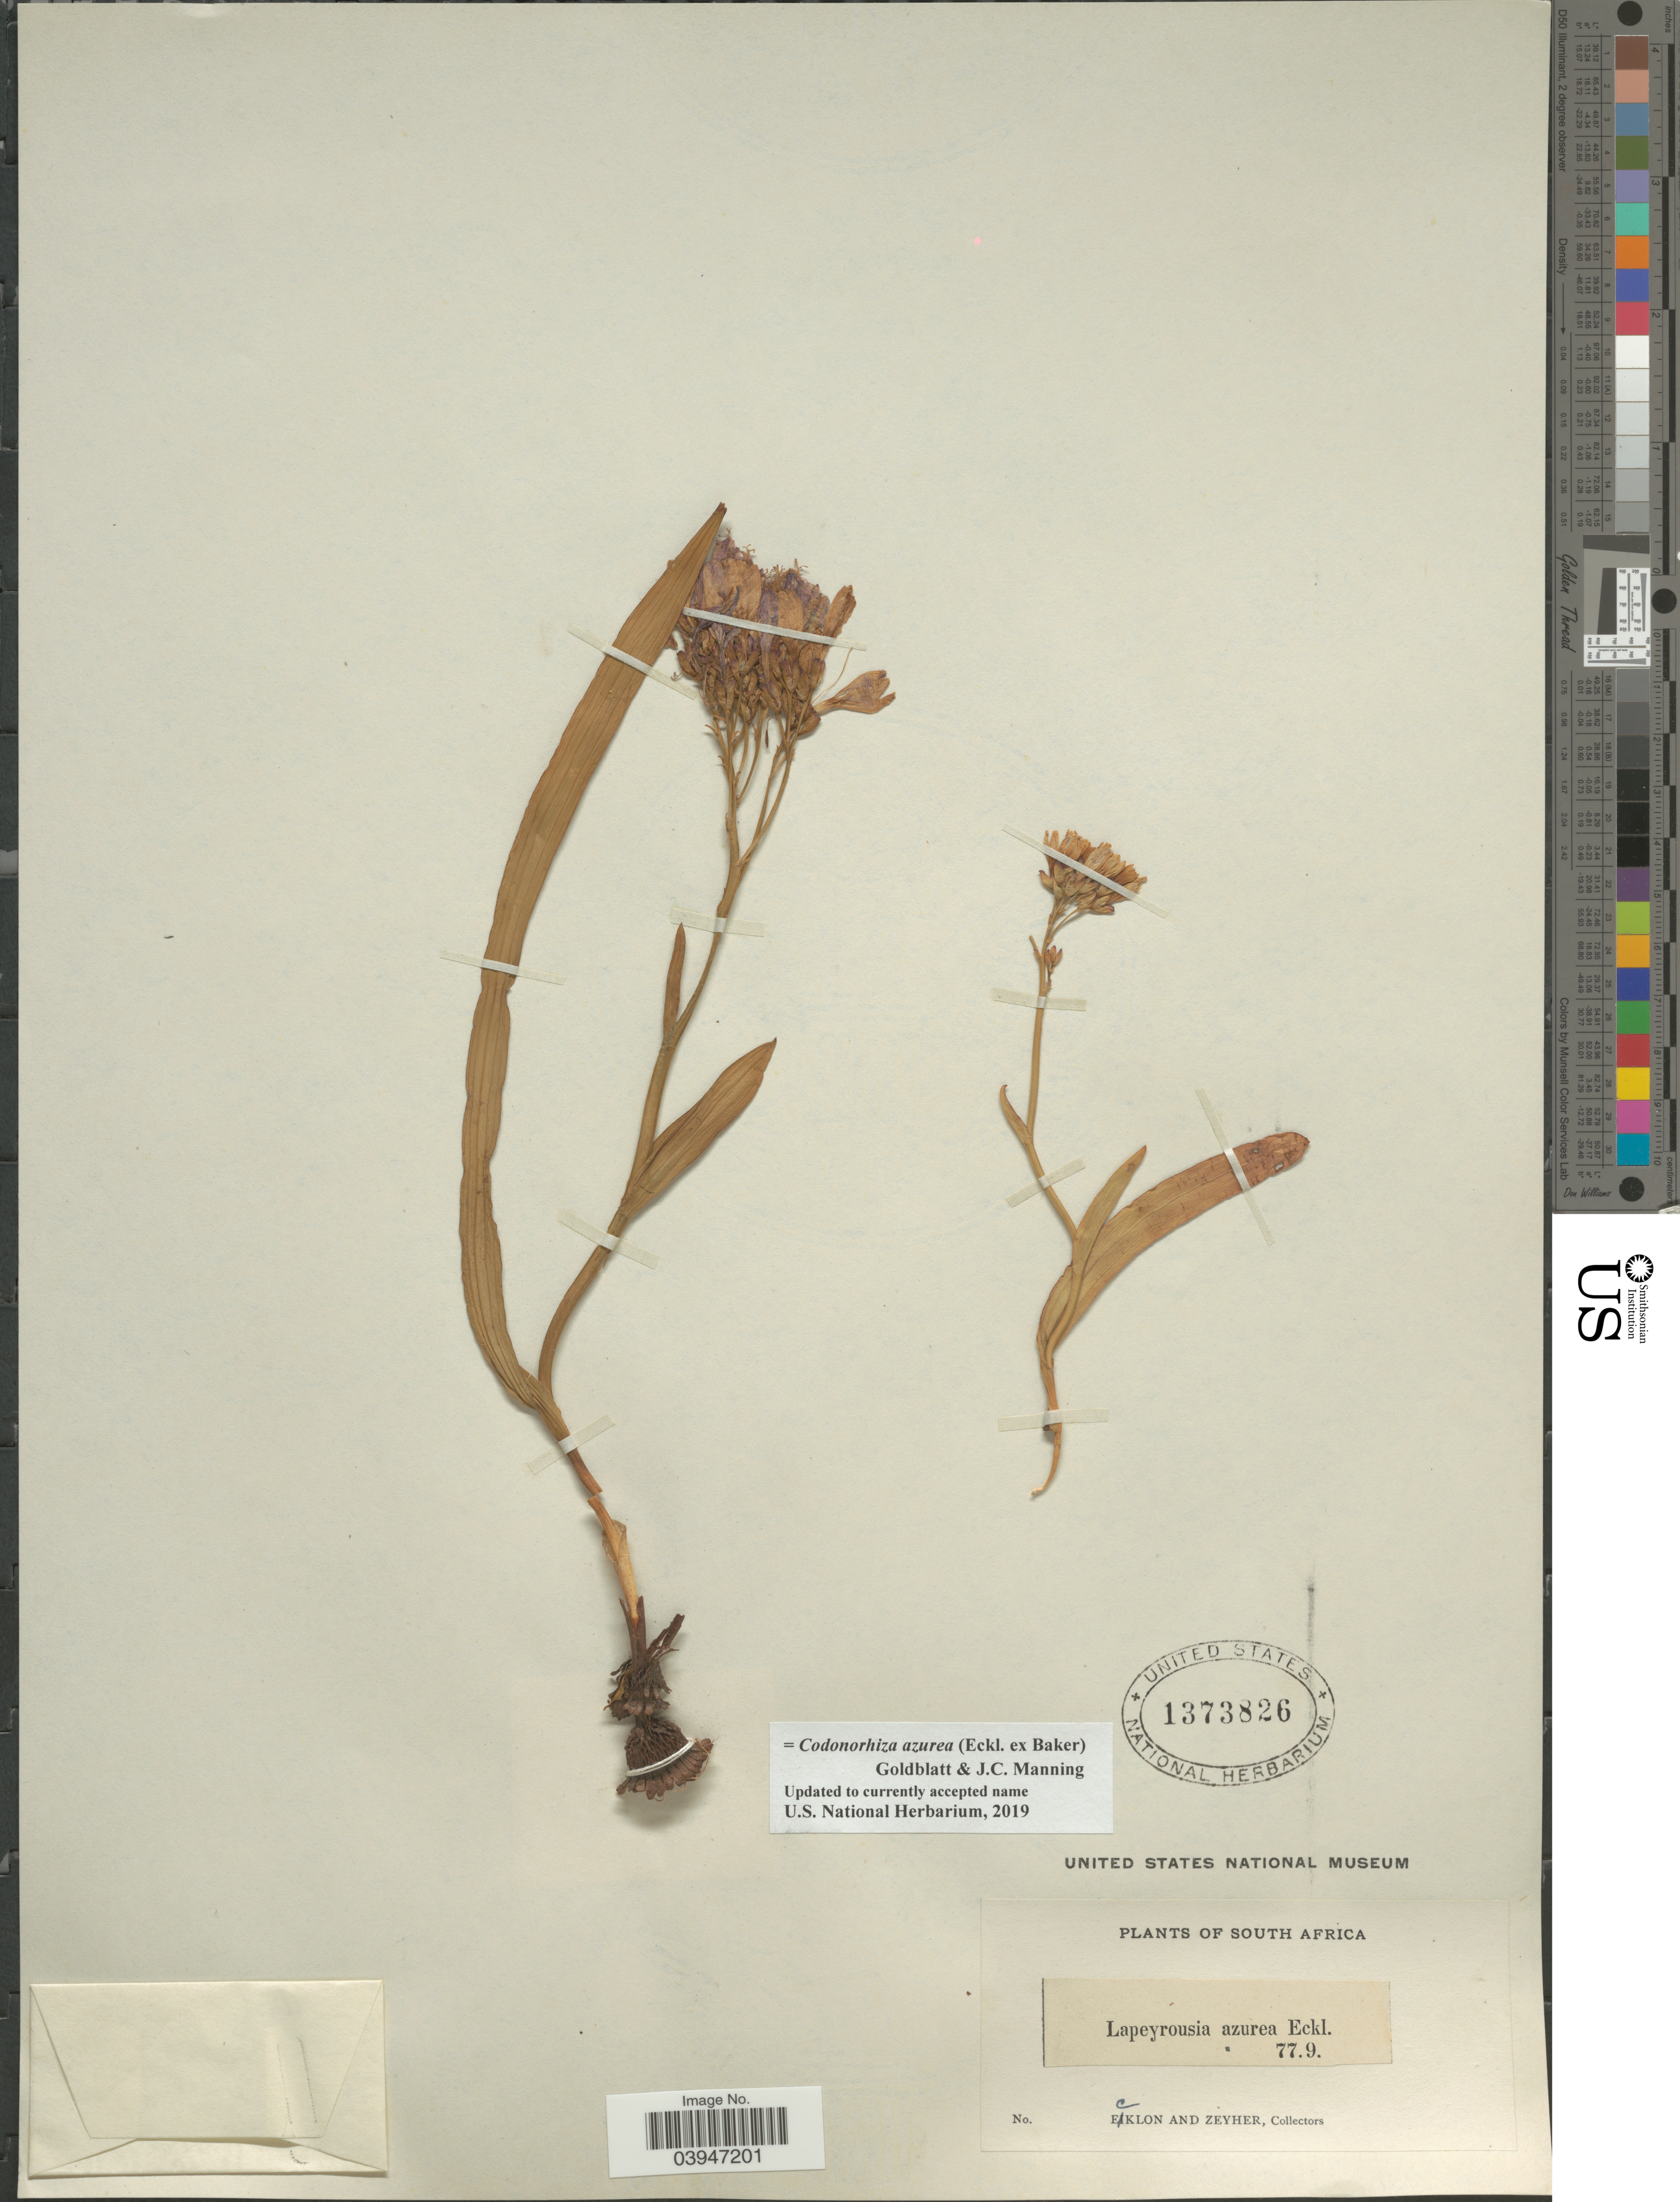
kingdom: Plantae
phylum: Tracheophyta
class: Liliopsida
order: Asparagales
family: Iridaceae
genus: Codonorhiza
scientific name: Codonorhiza azurea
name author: (Eckl. ex Baker) Goldblatt & J.C. Manning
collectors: -. Ecklon & -. Zeyher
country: South Africa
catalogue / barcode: US 1373826